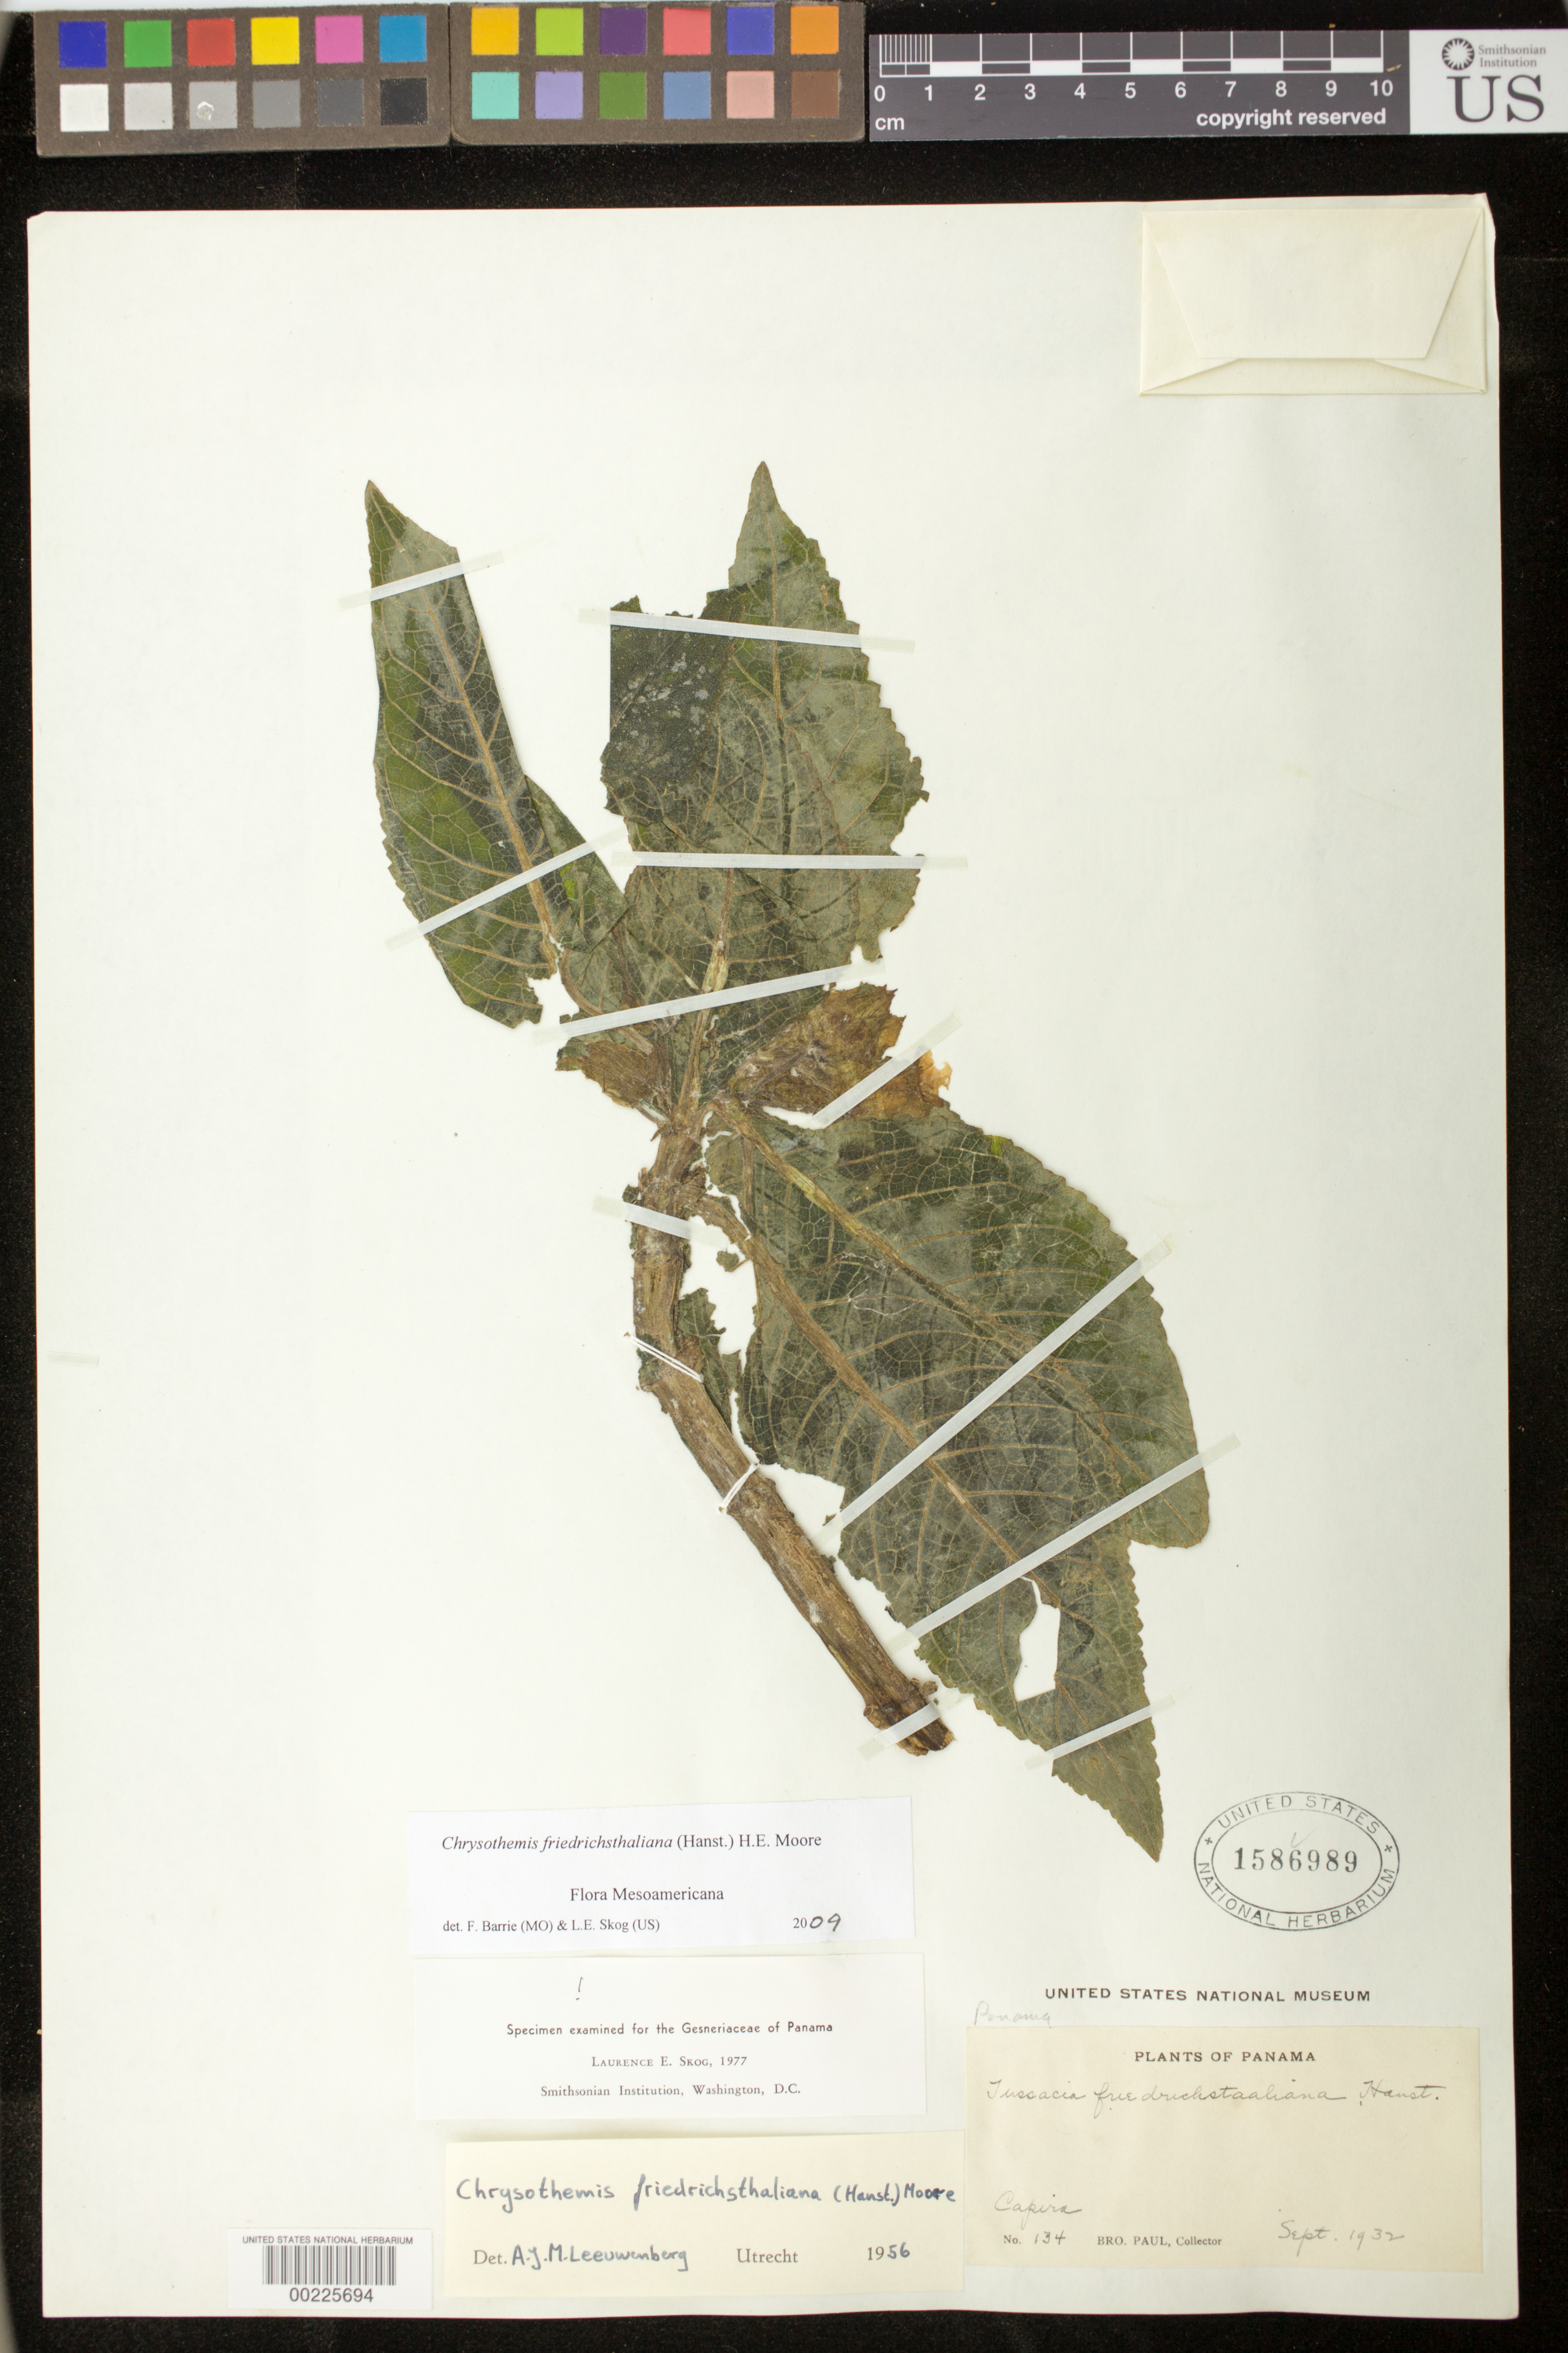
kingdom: Plantae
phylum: Tracheophyta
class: Magnoliopsida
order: Lamiales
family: Gesneriaceae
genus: Chrysothemis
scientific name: Chrysothemis friedrichsthaliana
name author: (Hanst.) H.E. Moore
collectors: F. Paul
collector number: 134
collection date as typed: Sep 1932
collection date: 1932-09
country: Panama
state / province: Panamá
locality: Capira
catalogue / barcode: US 1586989